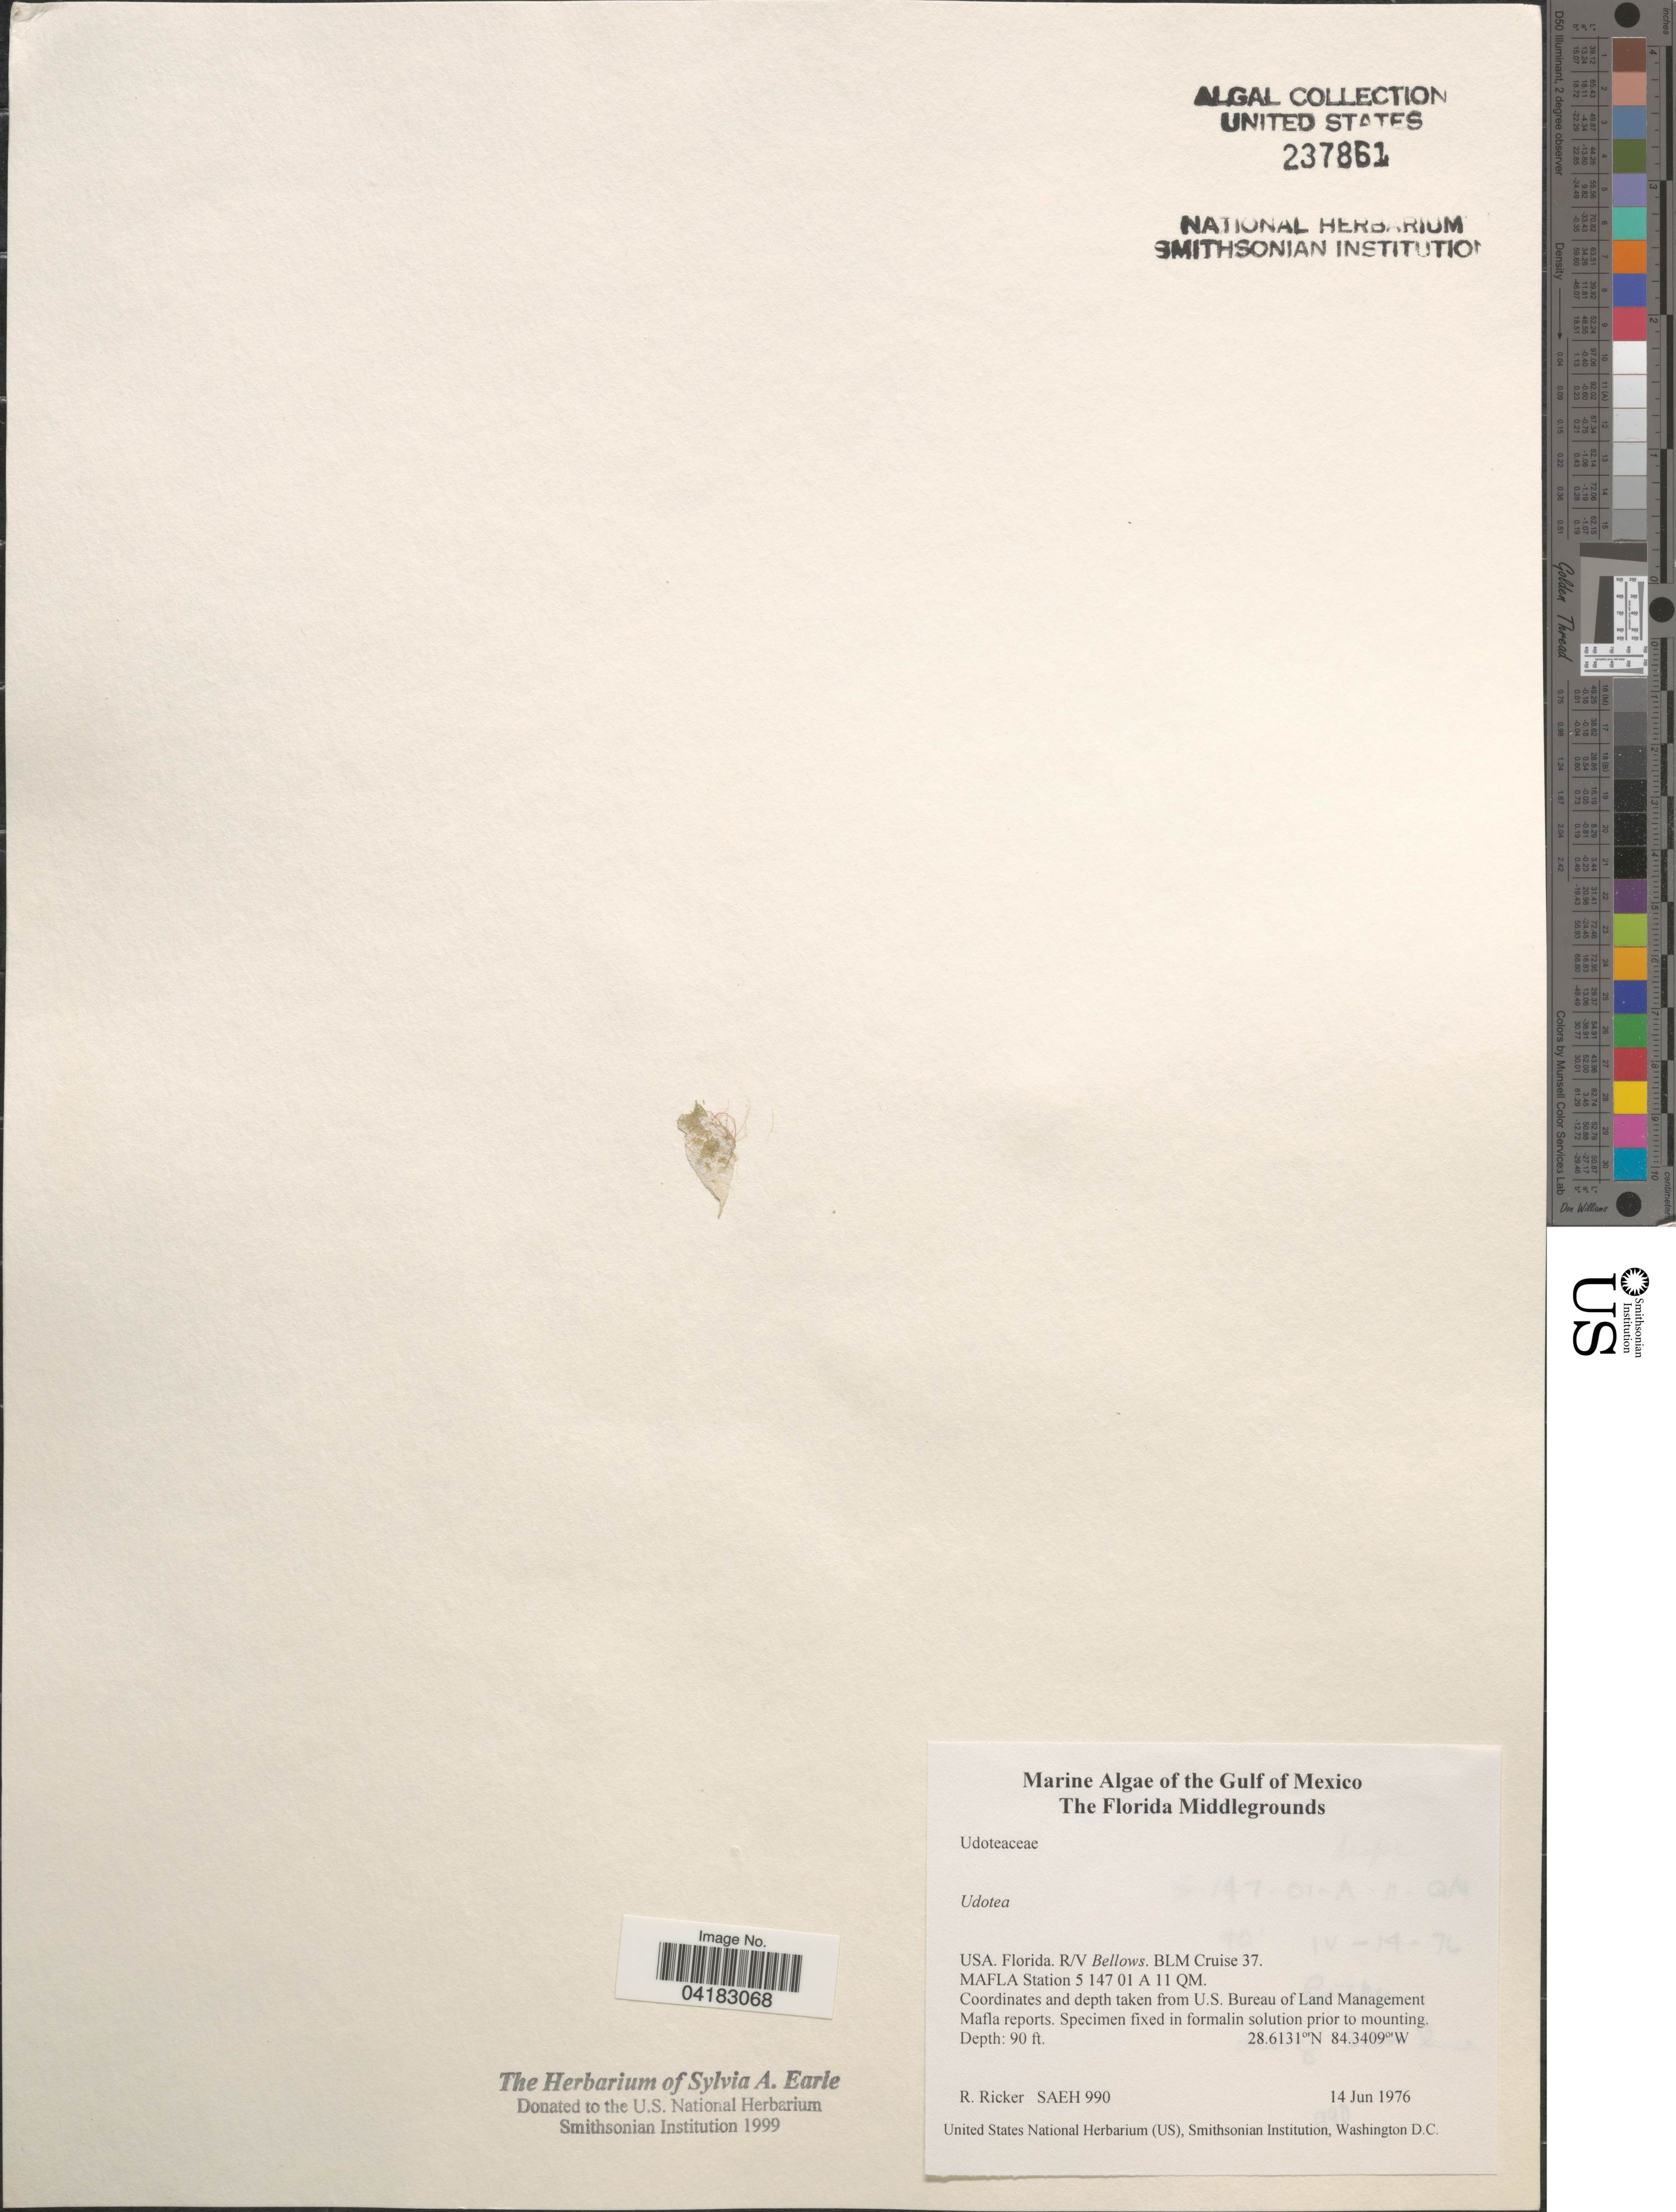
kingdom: Plantae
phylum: Chlorophyta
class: Ulvophyceae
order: Bryopsidales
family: Udoteaceae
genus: Udotea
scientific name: Udotea sp.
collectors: R. Ricker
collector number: SAEH990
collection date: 1976-06-14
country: United States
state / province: Florida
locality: Gulf of Mexico. The Florida Middlegrounds. R/V Bellows. BLM Cruise 37. MAFLA Station 5 147 01 A 11 QM.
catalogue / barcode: US 237861